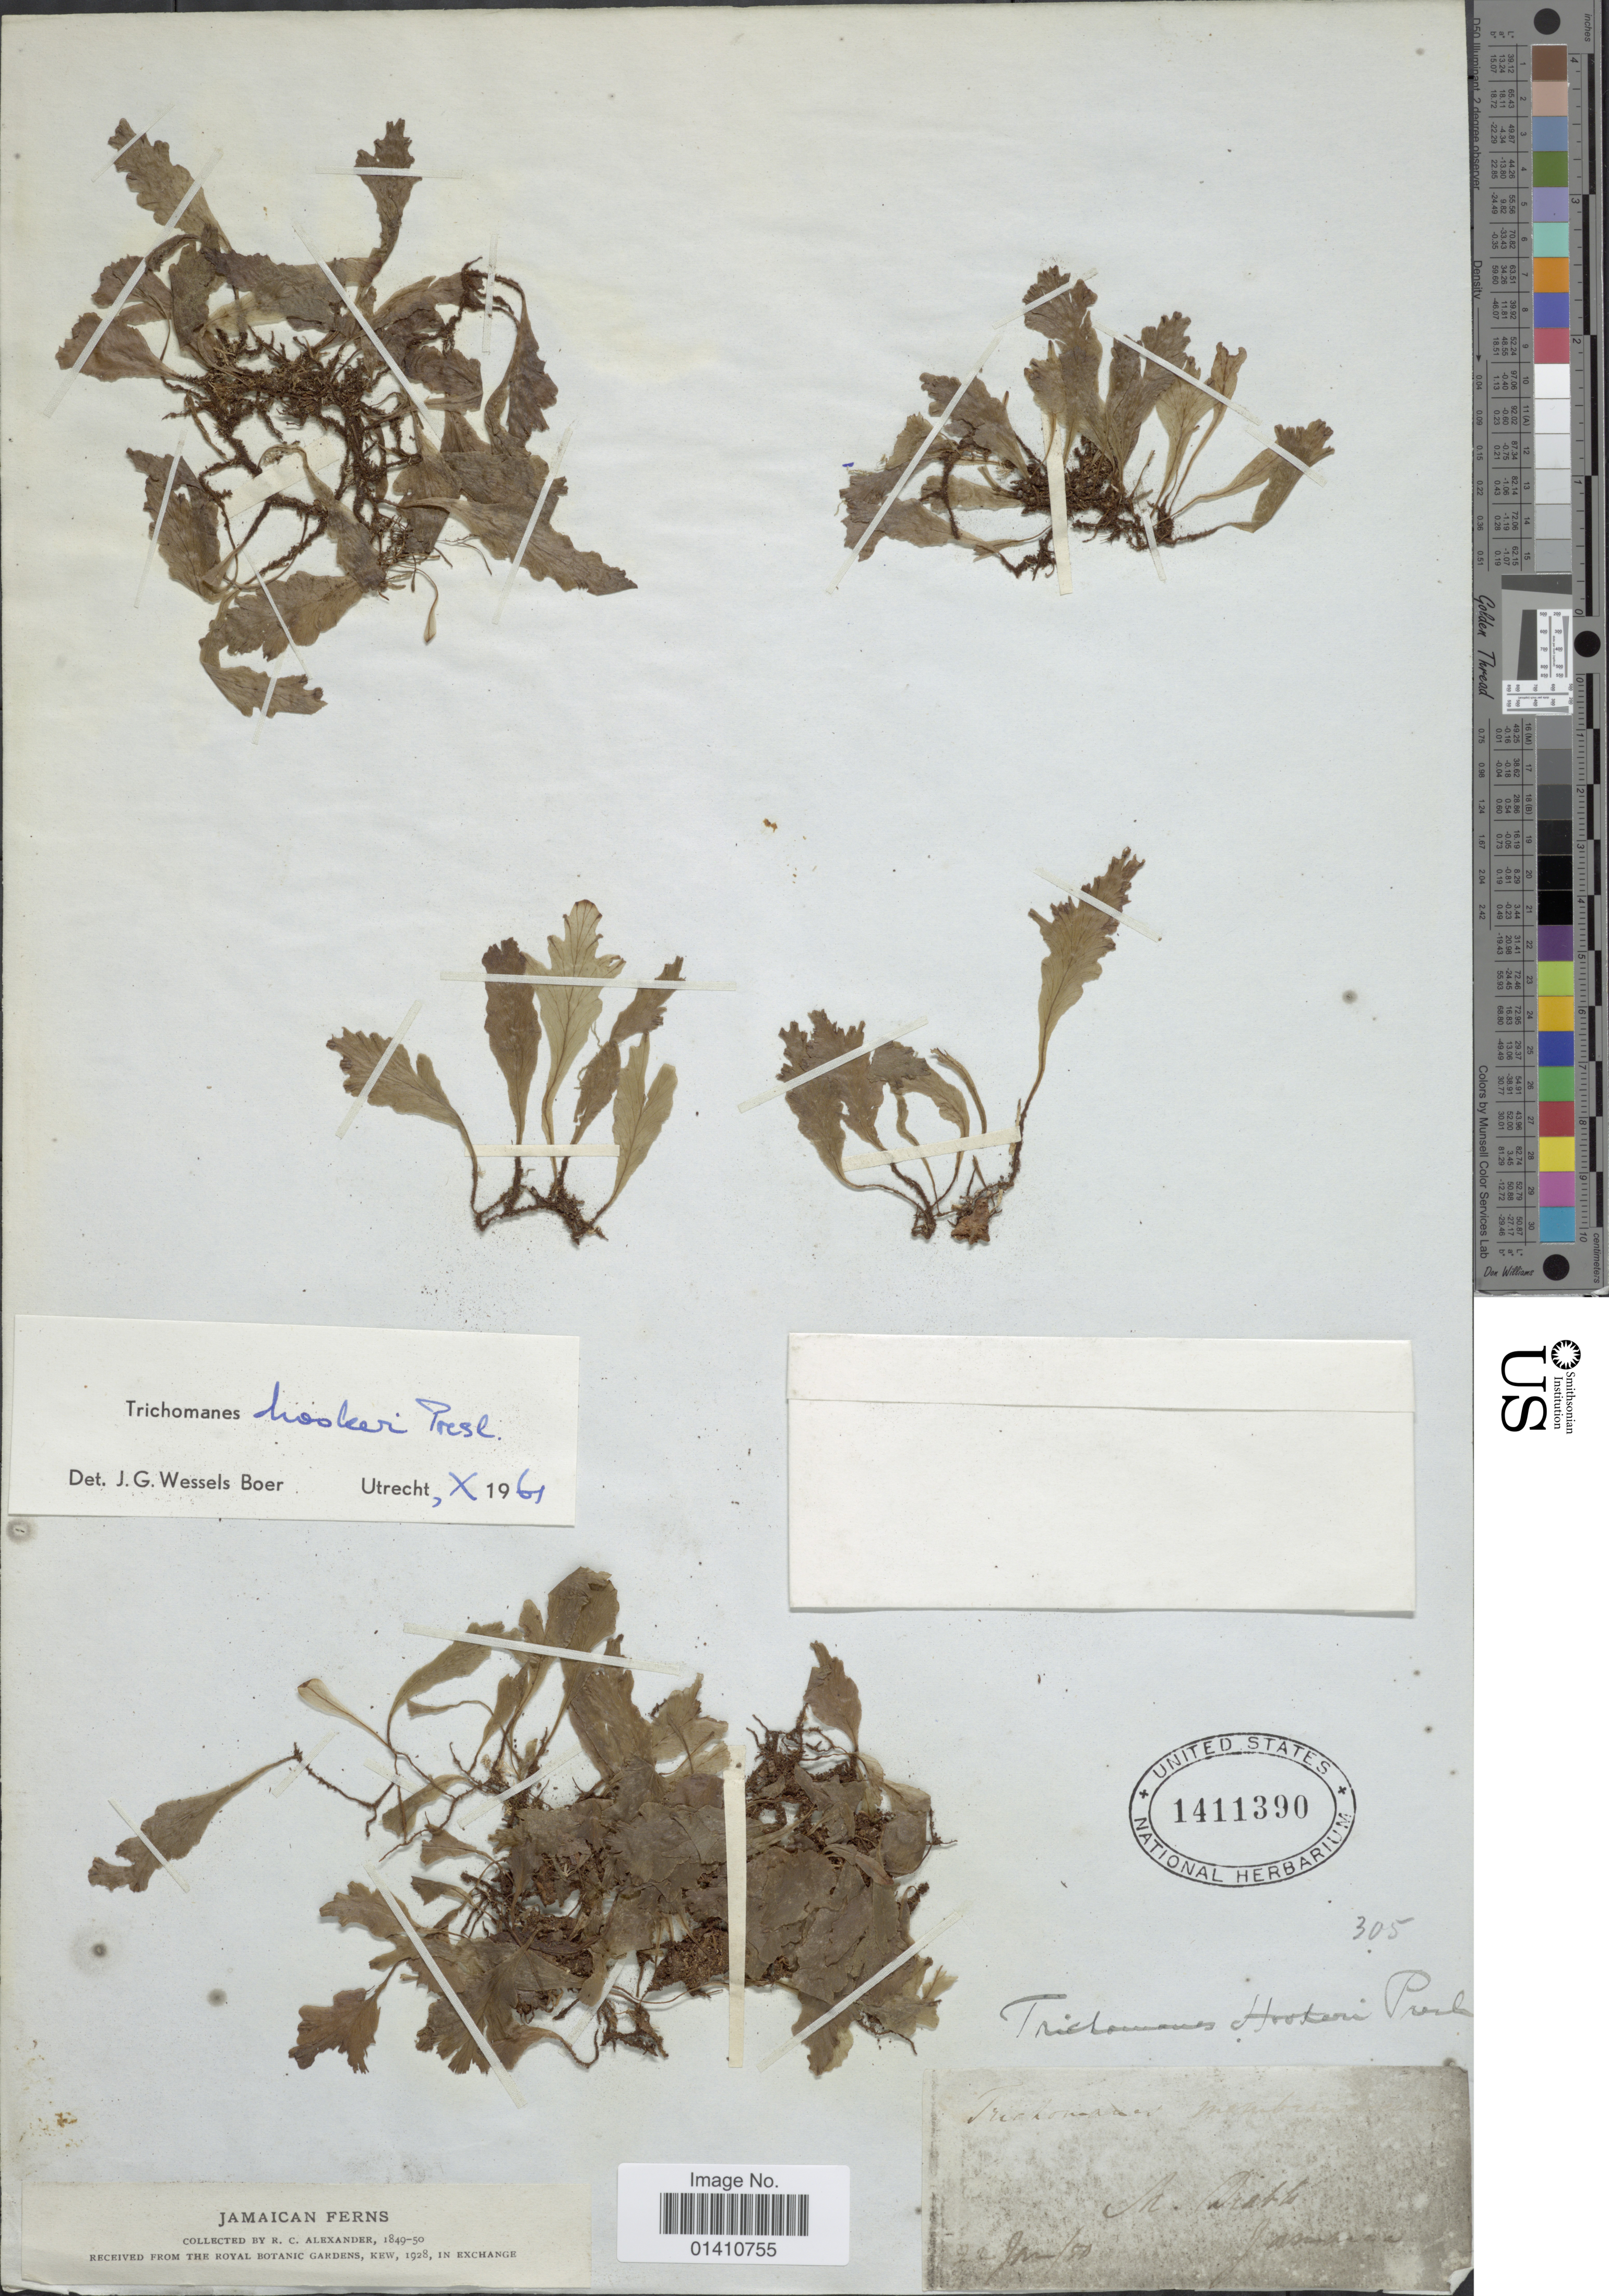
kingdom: Plantae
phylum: Tracheophyta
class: Polypodiopsida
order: Hymenophyllales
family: Hymenophyllaceae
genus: Didymoglossum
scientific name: Didymoglossum hookeri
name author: C. Presl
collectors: R. C. Alexander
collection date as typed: Transcribed d/m/y: 22/1/50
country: Jamaica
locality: An Diablo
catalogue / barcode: US 1411390